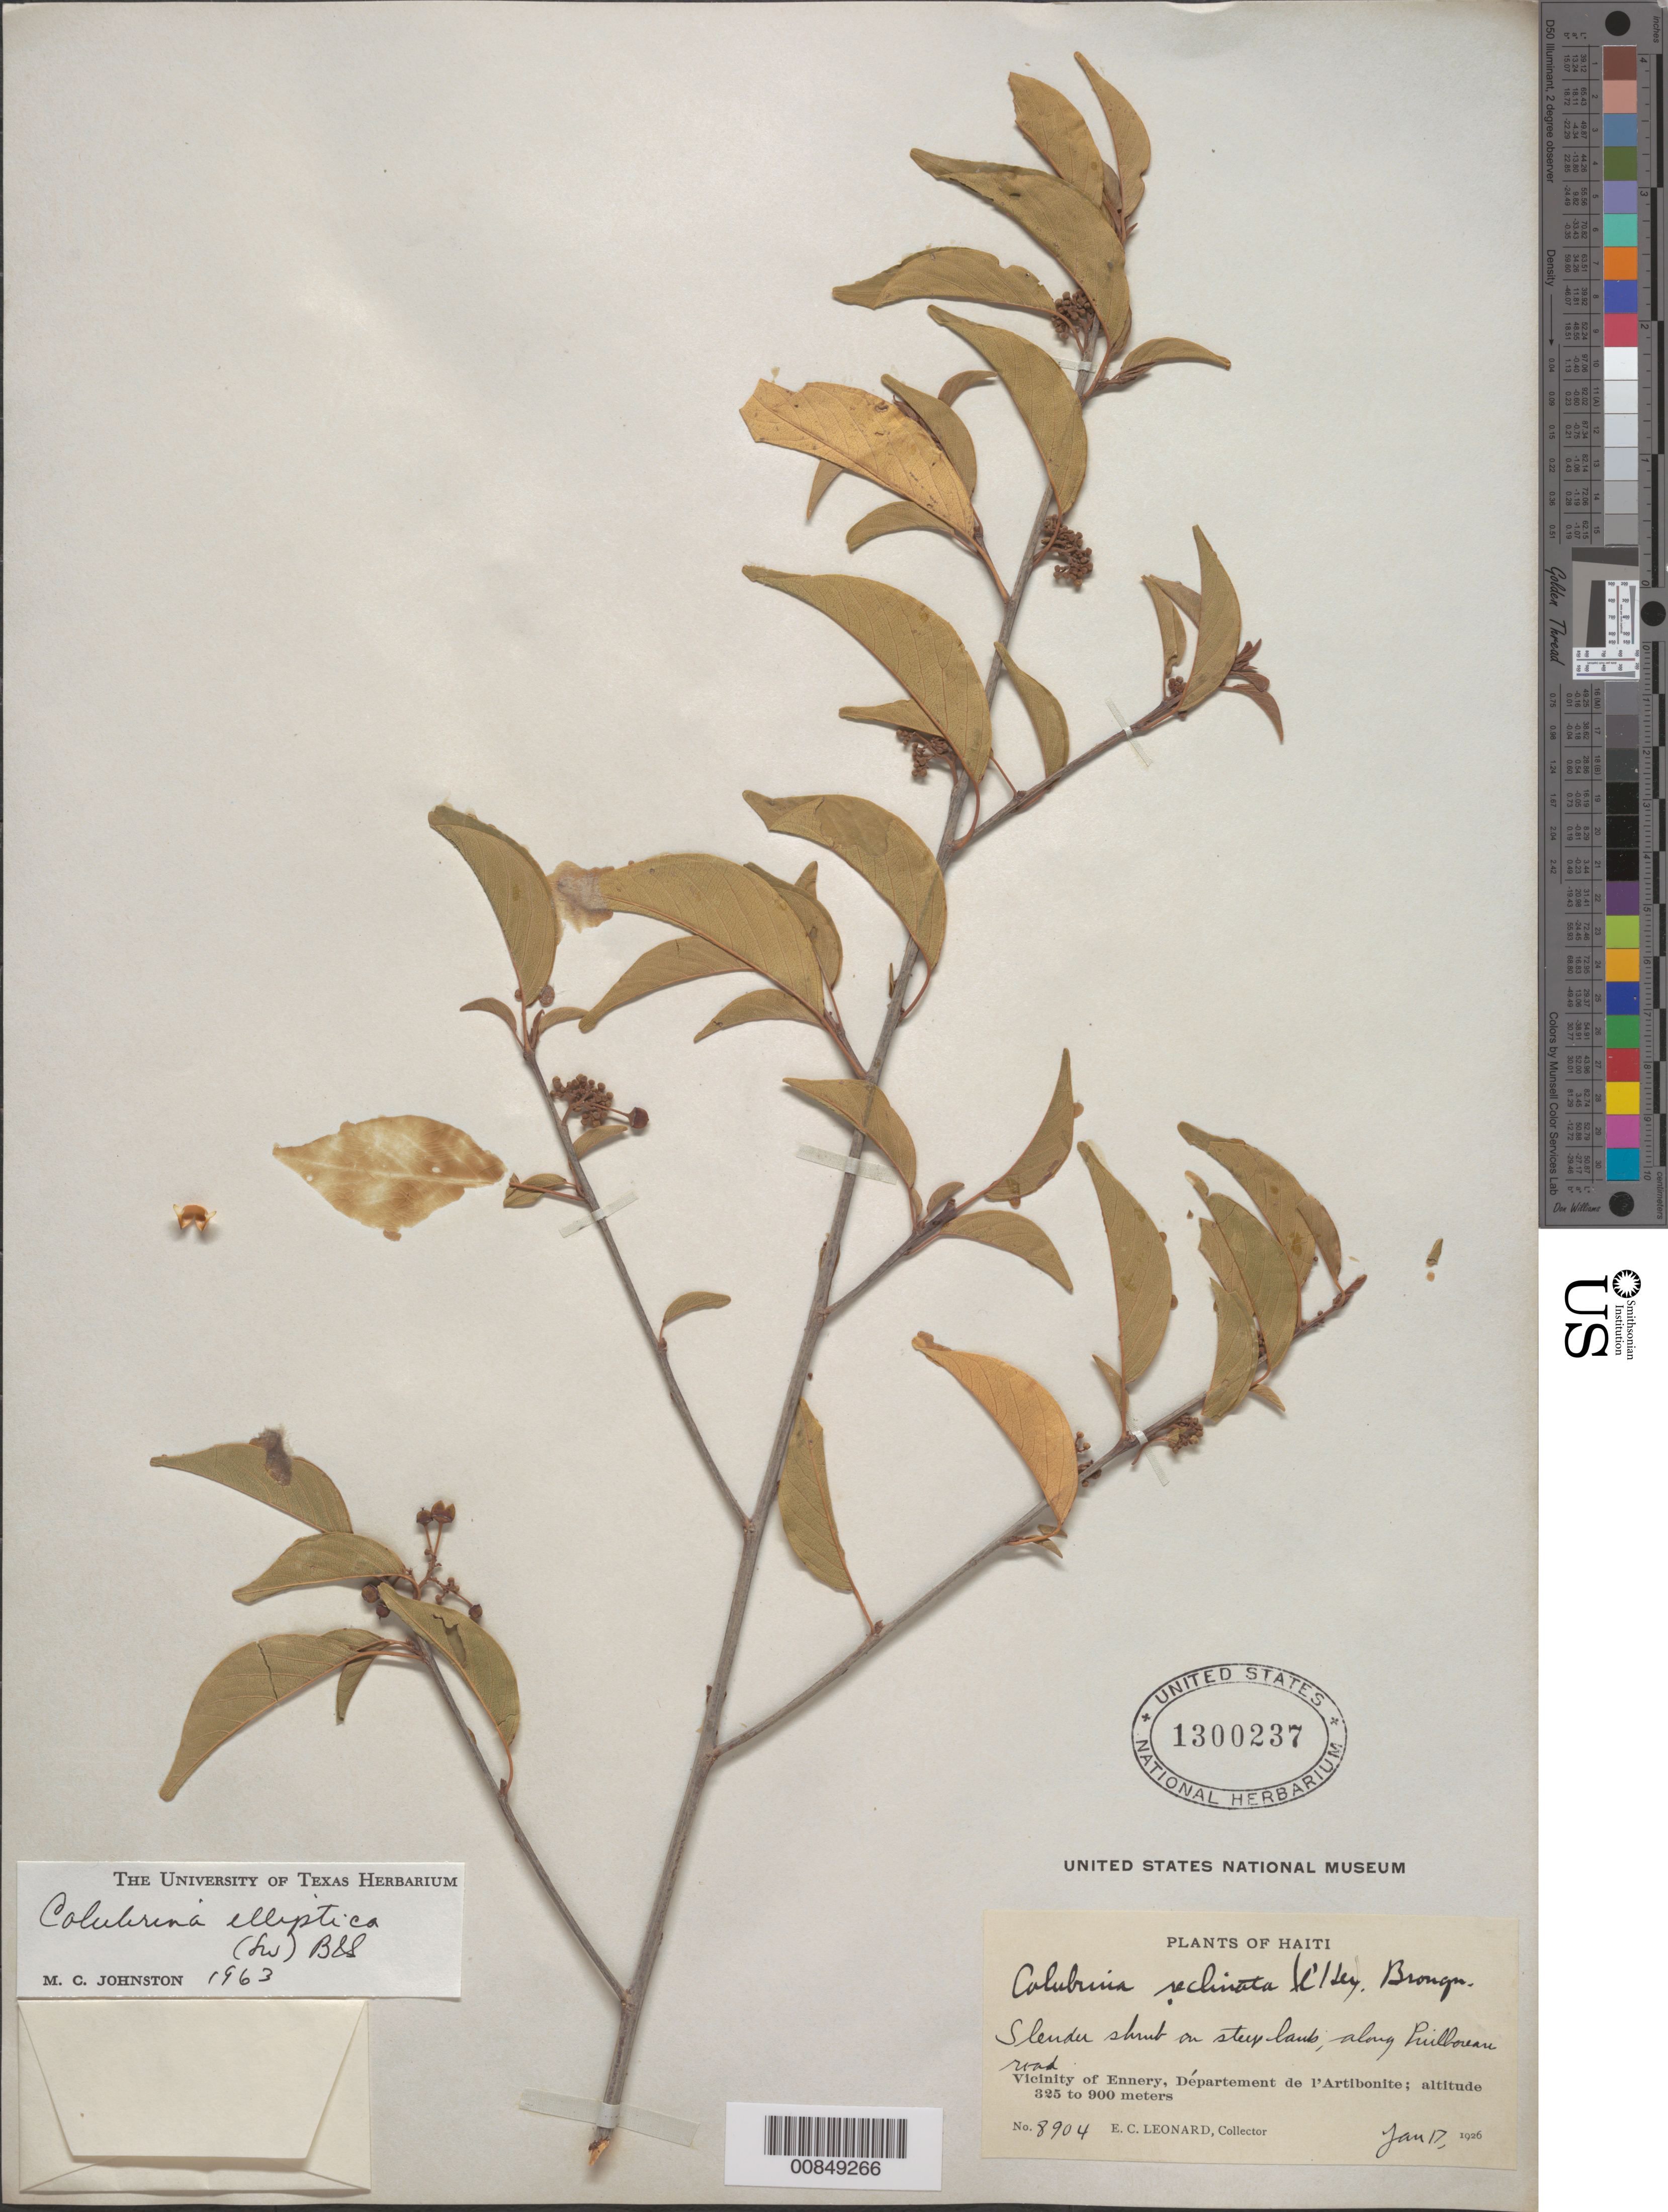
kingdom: Plantae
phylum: Tracheophyta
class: Magnoliopsida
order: Rosales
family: Rhamnaceae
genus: Colubrina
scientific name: Colubrina elliptica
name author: (Sw.) Brizicky & W.L. Stern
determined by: Johnston, Marshall C.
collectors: E. C. Leonard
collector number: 8904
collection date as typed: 17 Jan 1926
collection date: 1926-01-17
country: Haiti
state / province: Artibonite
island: Hispaniola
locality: Vicinity of Ennery, along Puilboreau road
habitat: On steep road bank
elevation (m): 325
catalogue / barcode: US 1300237